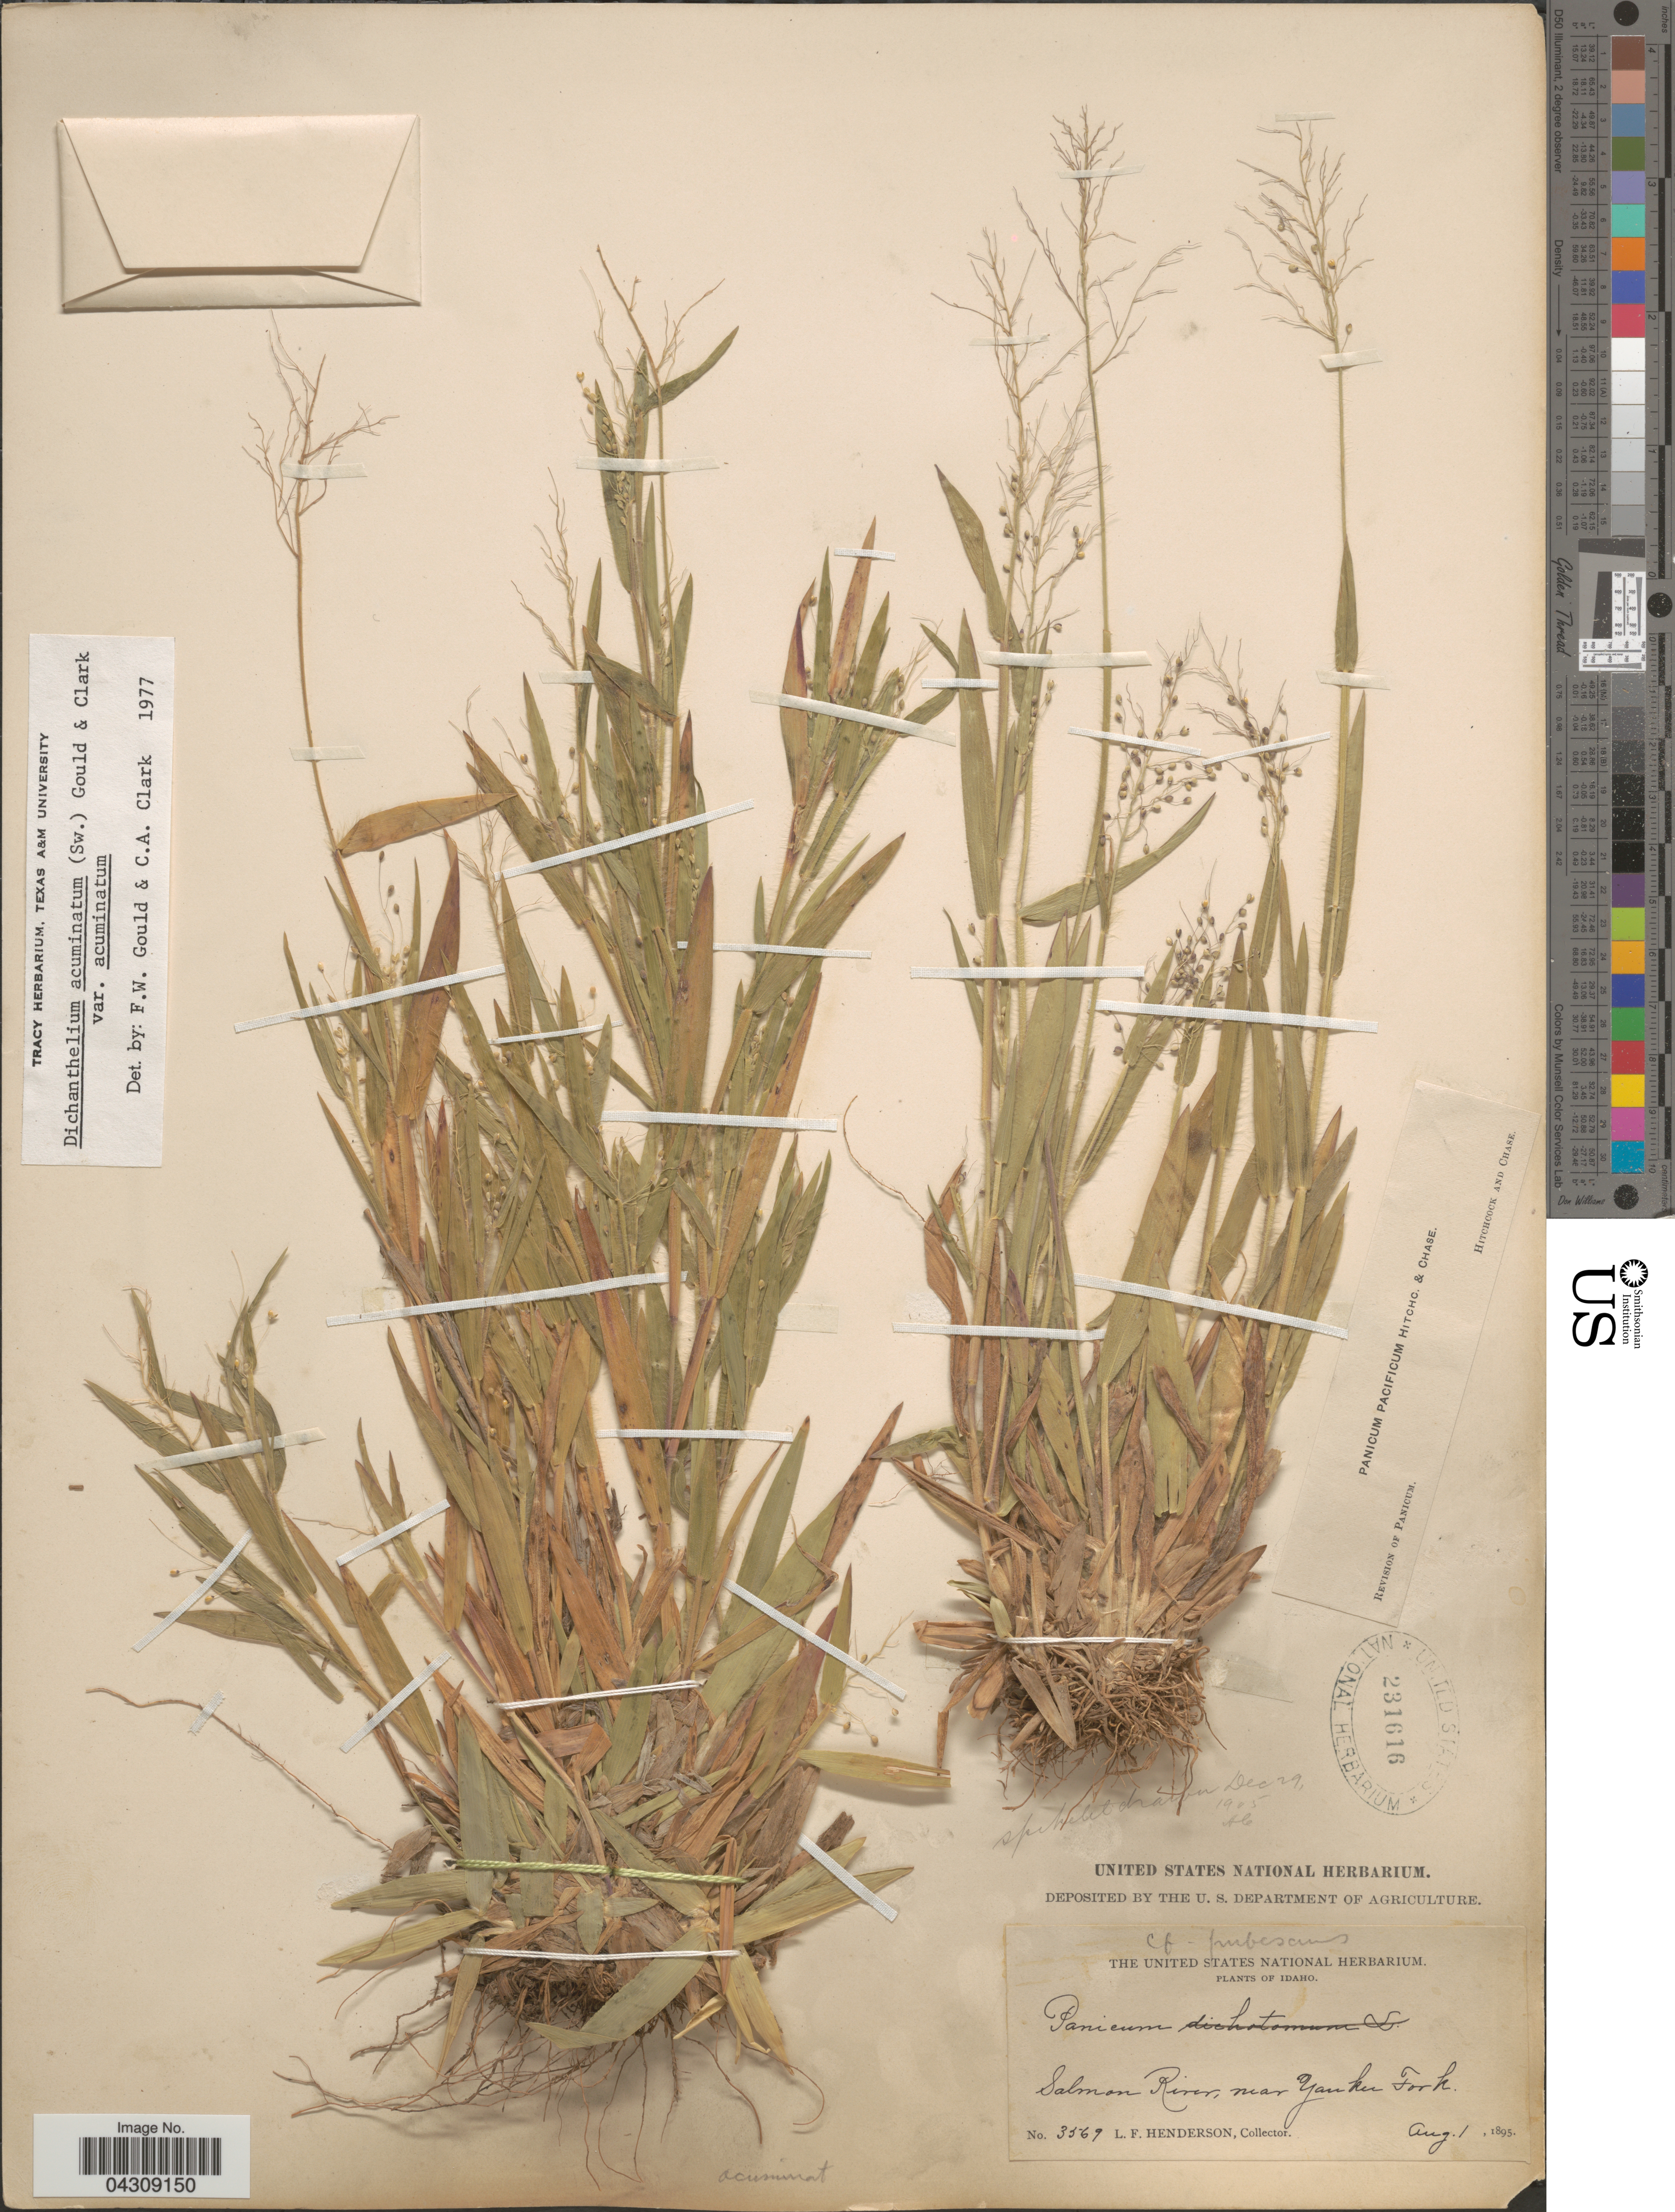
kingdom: Plantae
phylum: Tracheophyta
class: Liliopsida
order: Poales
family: Poaceae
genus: Dichanthelium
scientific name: Dichanthelium acuminatum var. acuminatum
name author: (Sw.) Gould & C.A. Clark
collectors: L. Henderson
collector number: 3569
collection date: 1895-08-01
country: United States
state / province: Idaho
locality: Salmon River, near Yankee Fork.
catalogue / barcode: US 231616